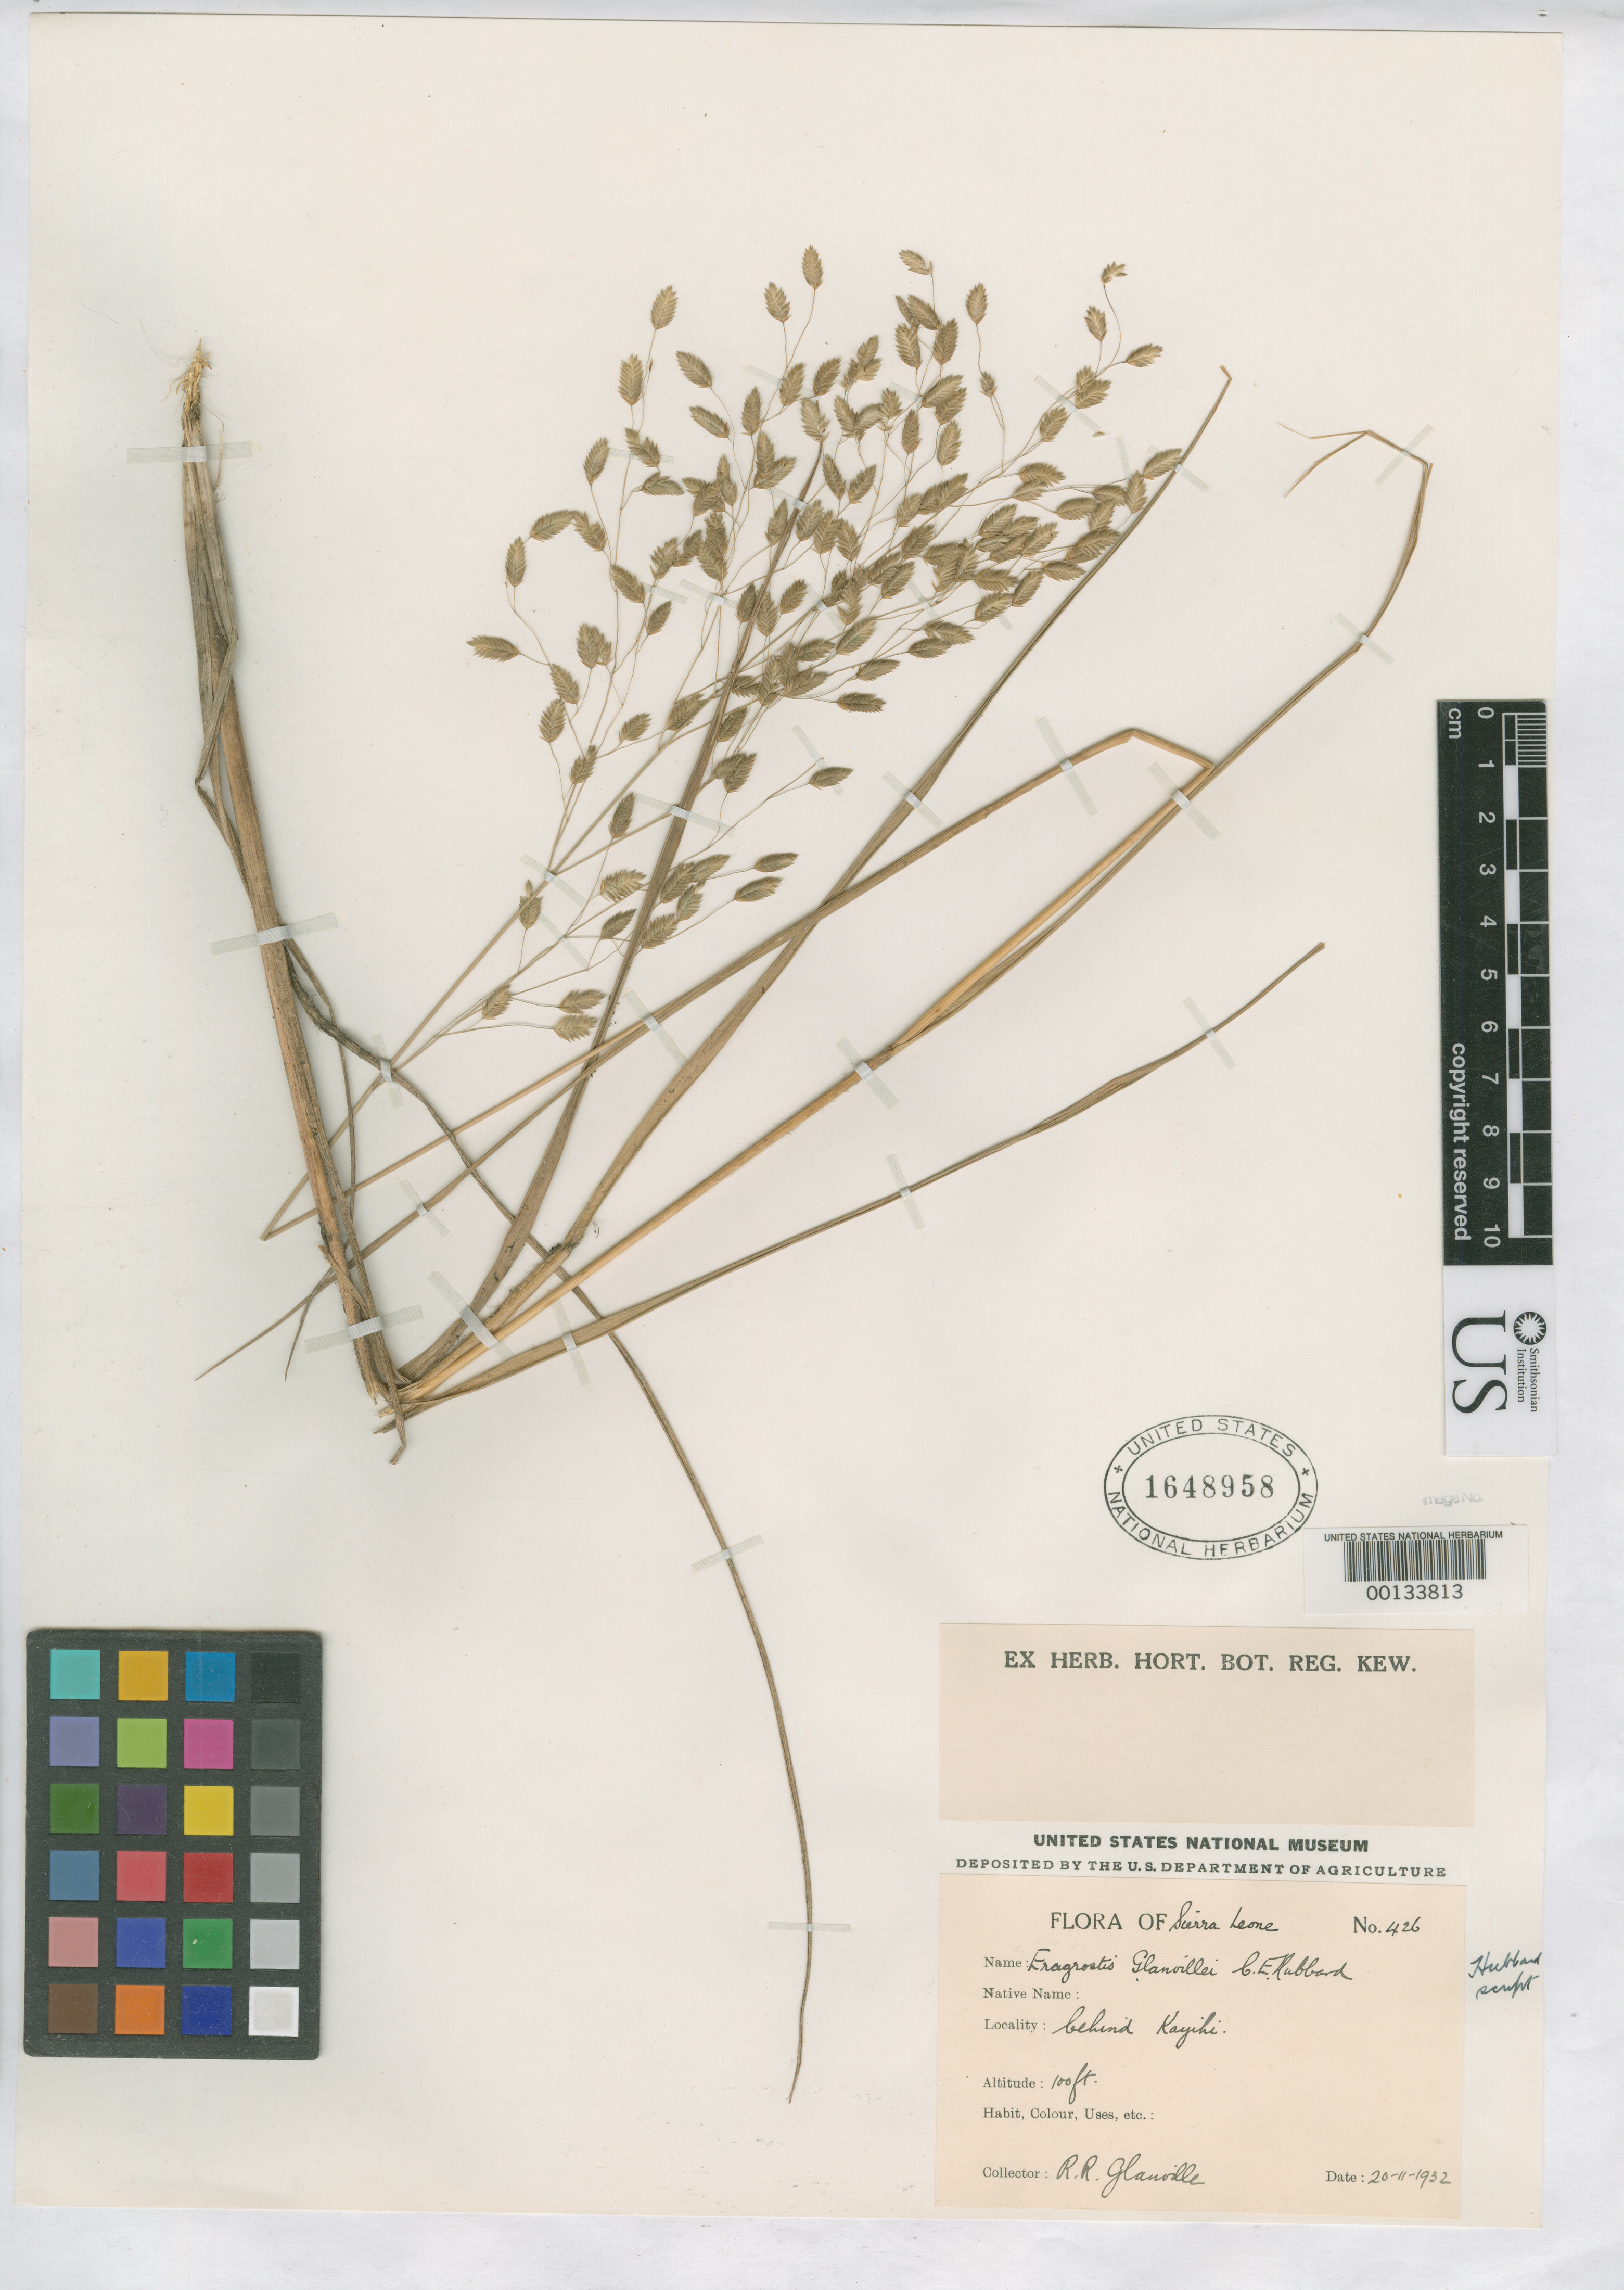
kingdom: Plantae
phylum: Tracheophyta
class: Liliopsida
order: Poales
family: Poaceae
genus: Eragrostis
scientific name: Eragrostis glanvillei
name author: C.E. Hubb.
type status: Syntype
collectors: R. Glanville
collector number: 426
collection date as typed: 20 Nov 1932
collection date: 1932-11-20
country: Sierra Leone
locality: Behind Kayihi; alt. 100 ft.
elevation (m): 30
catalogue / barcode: US 1648958